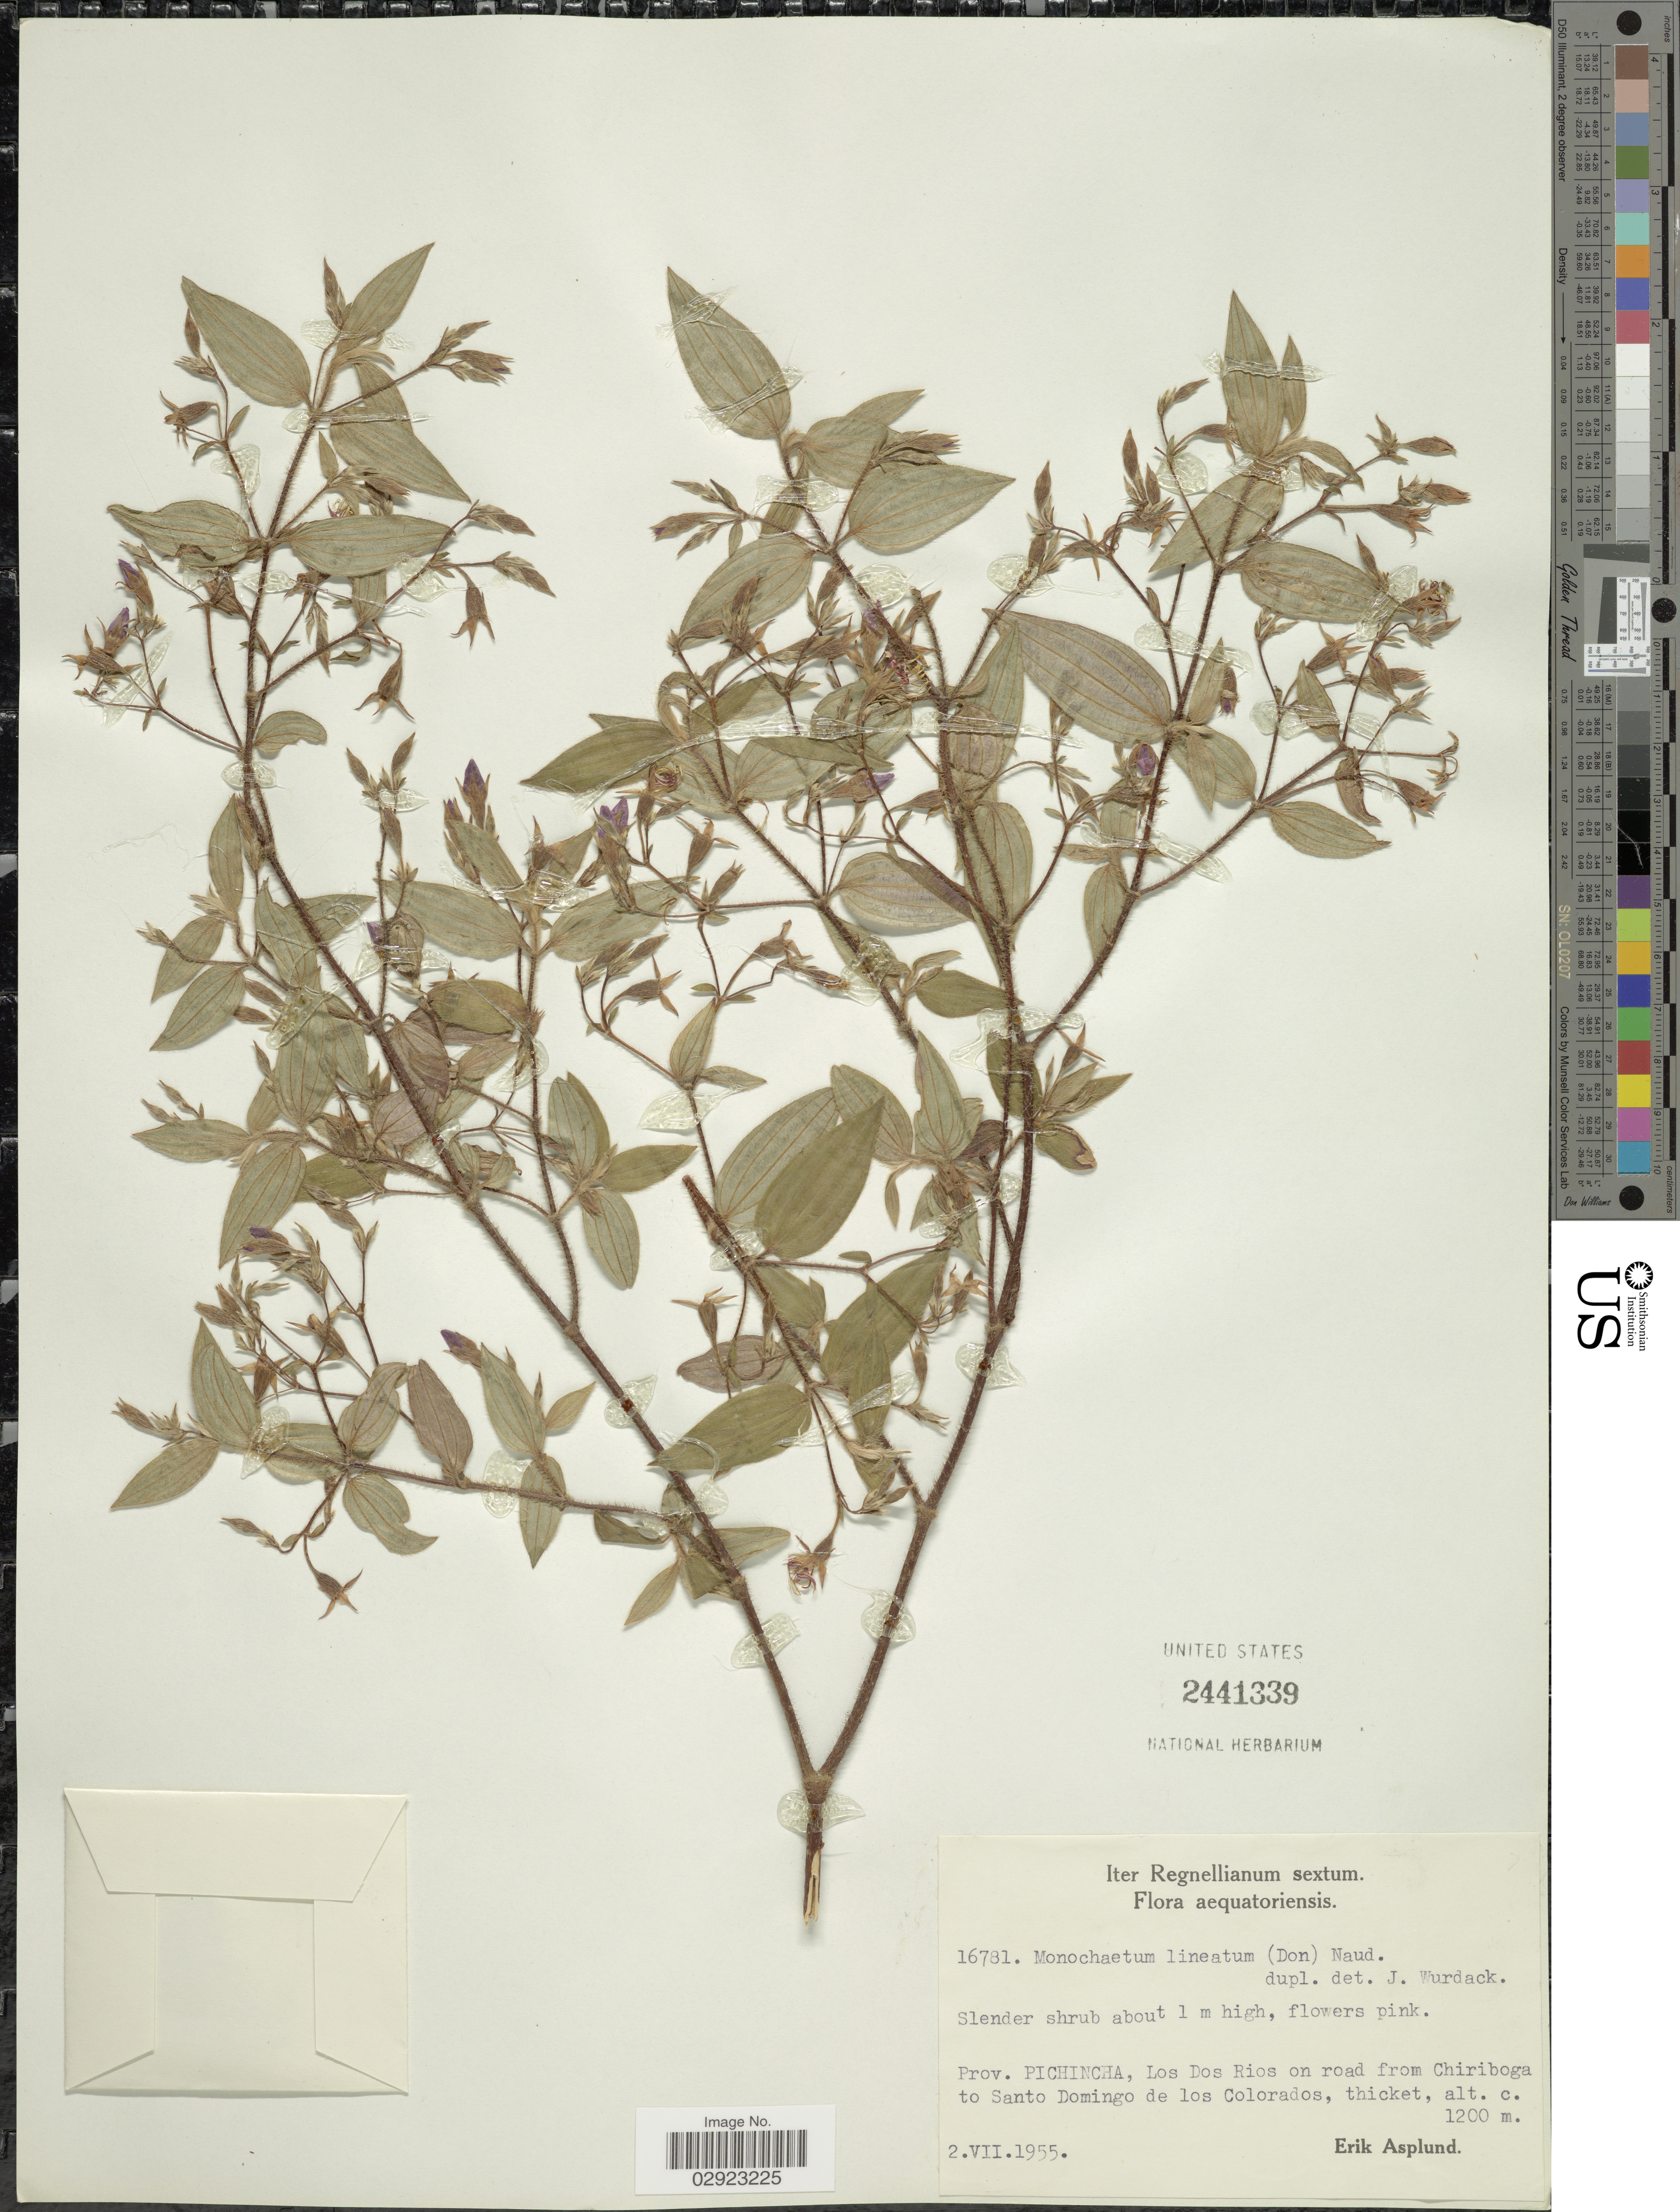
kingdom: Plantae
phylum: Tracheophyta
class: Magnoliopsida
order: Myrtales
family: Melastomataceae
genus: Monochaetum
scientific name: Monochaetum lineatum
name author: (D. Don) Naudin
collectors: E. Asplund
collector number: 16781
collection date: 1955-07-02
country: Ecuador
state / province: Pichincha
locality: Los Dos Rios on road from Chiriboga to SAnto Domingo de los Colorados.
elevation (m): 1200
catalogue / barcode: US 2441339